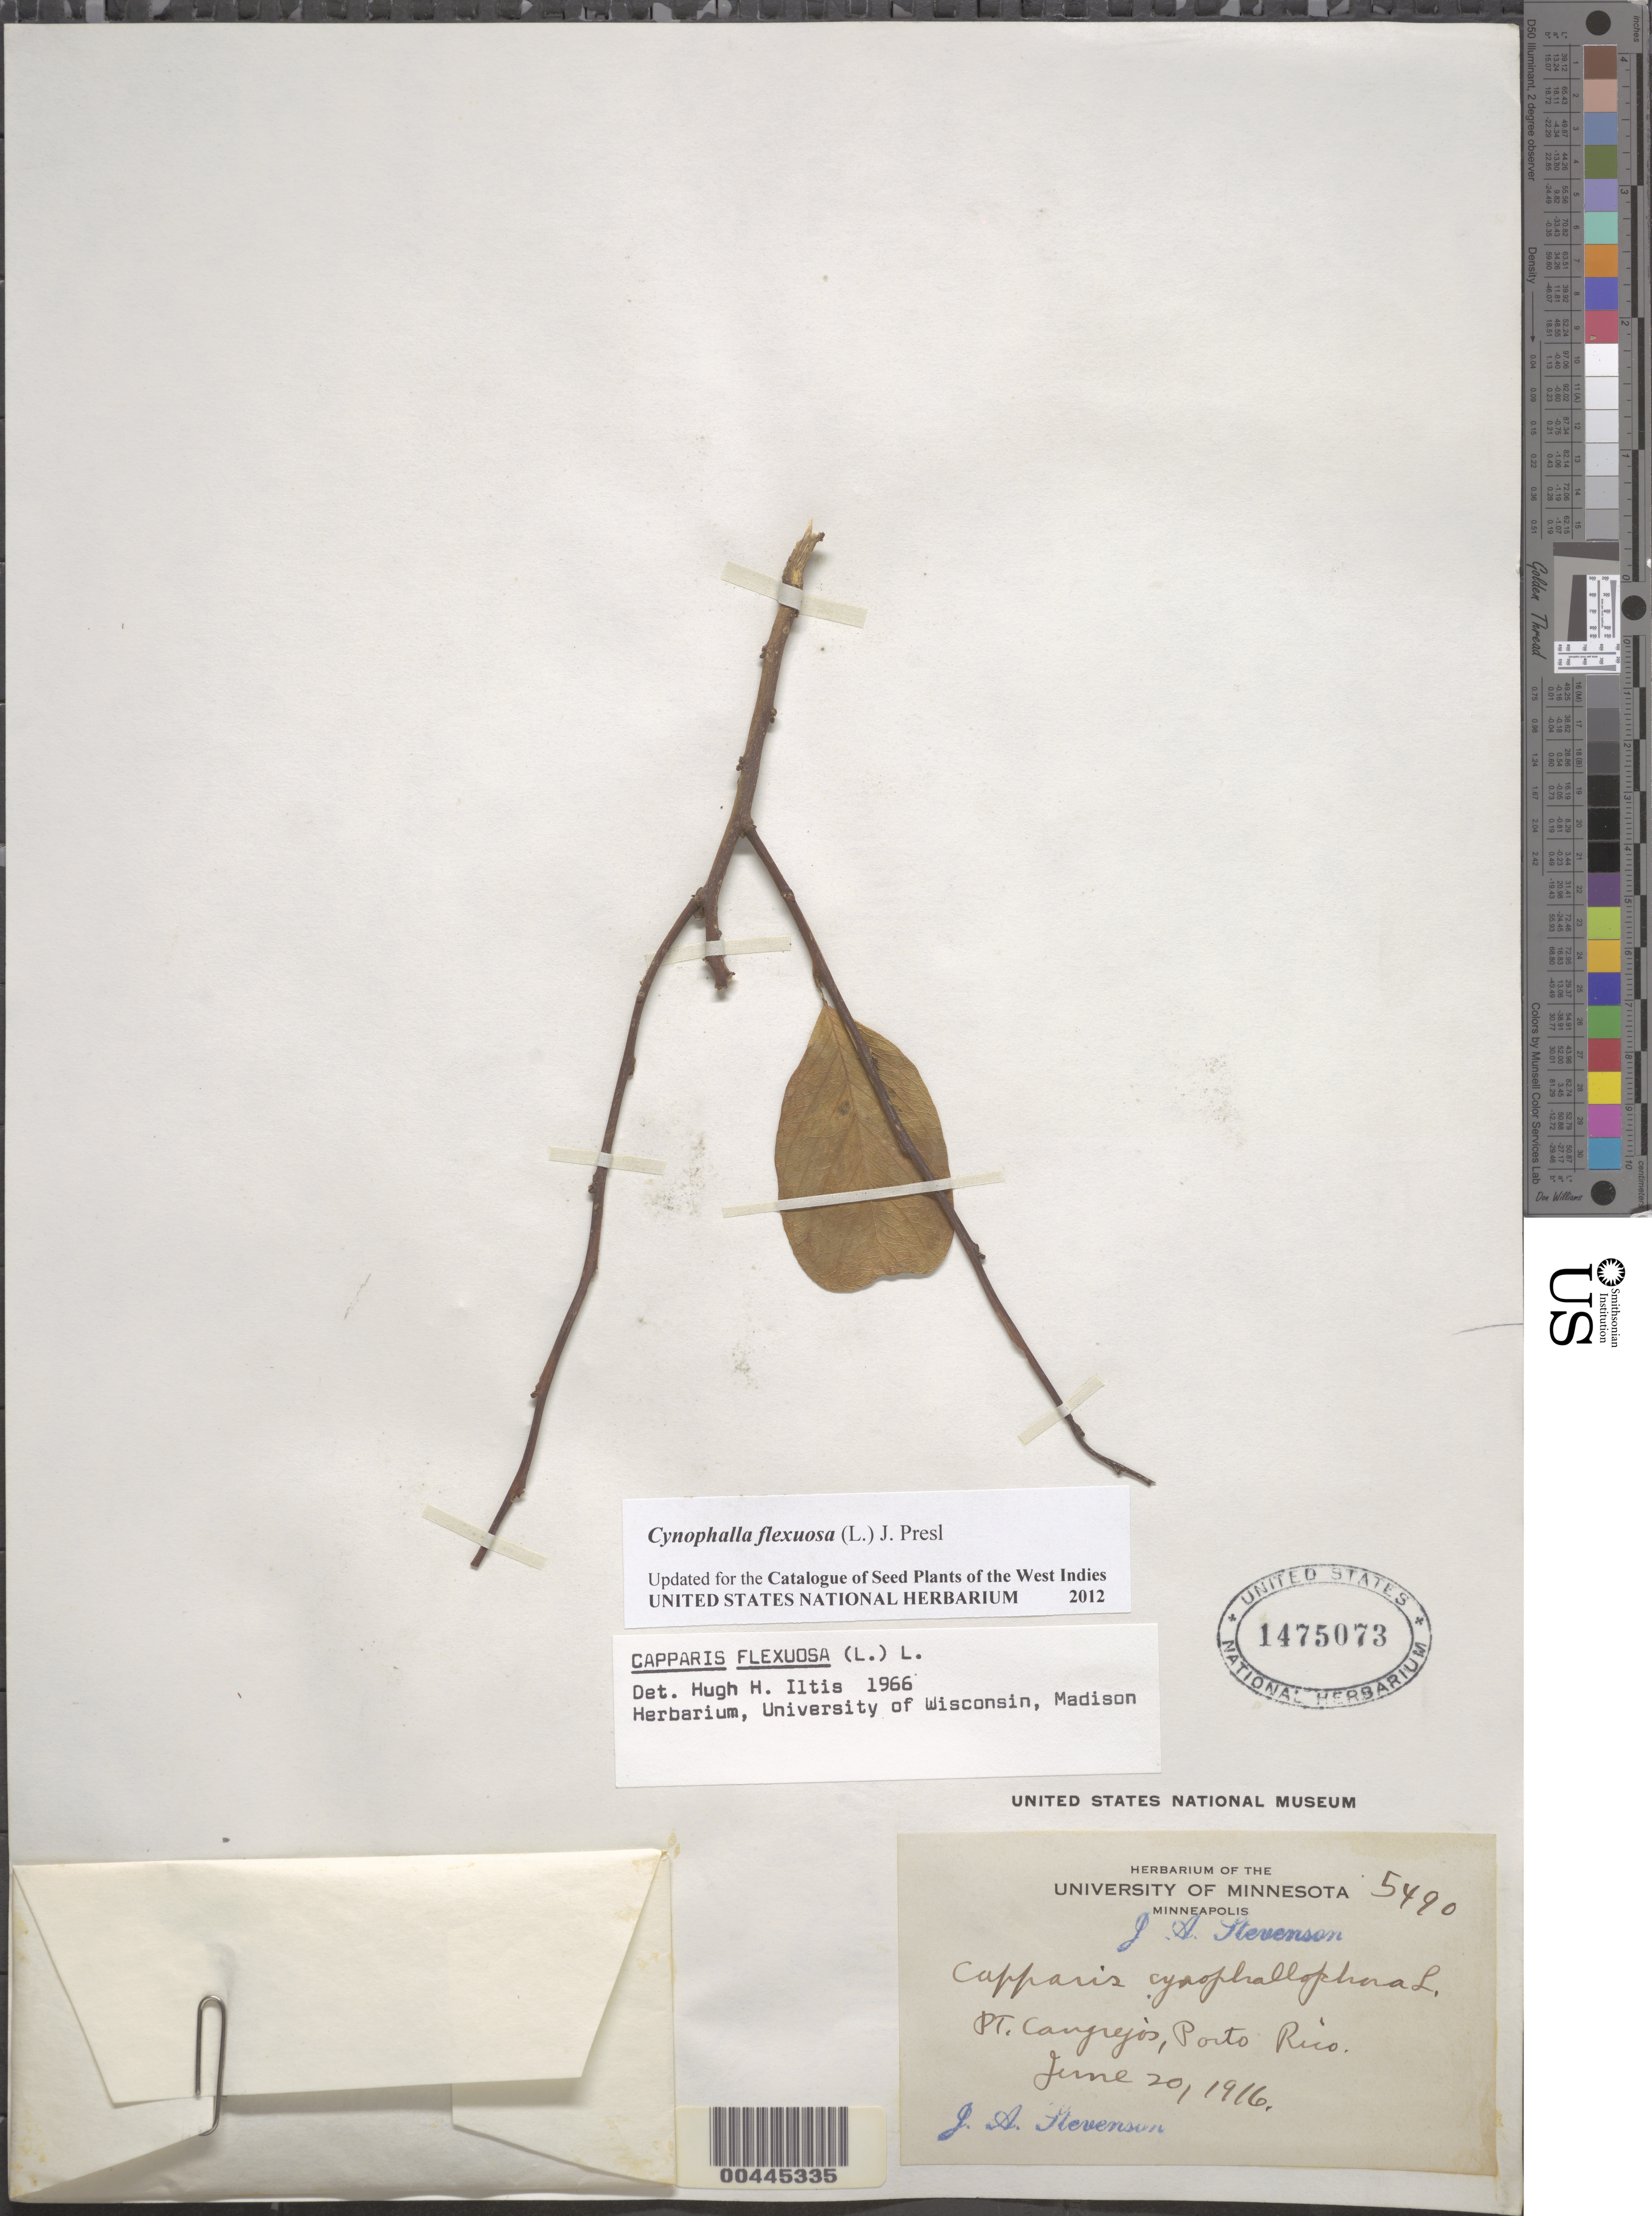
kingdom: Plantae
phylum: Tracheophyta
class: Magnoliopsida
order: Brassicales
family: Capparaceae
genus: Capparis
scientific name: Capparis flexuosa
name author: (L.) L.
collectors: J. Stevenson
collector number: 5490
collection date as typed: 20 Jun 1916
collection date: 1916-06-20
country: Puerto Rico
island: Greater Antilles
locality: Puerto Cangrejos.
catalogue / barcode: US 1475073